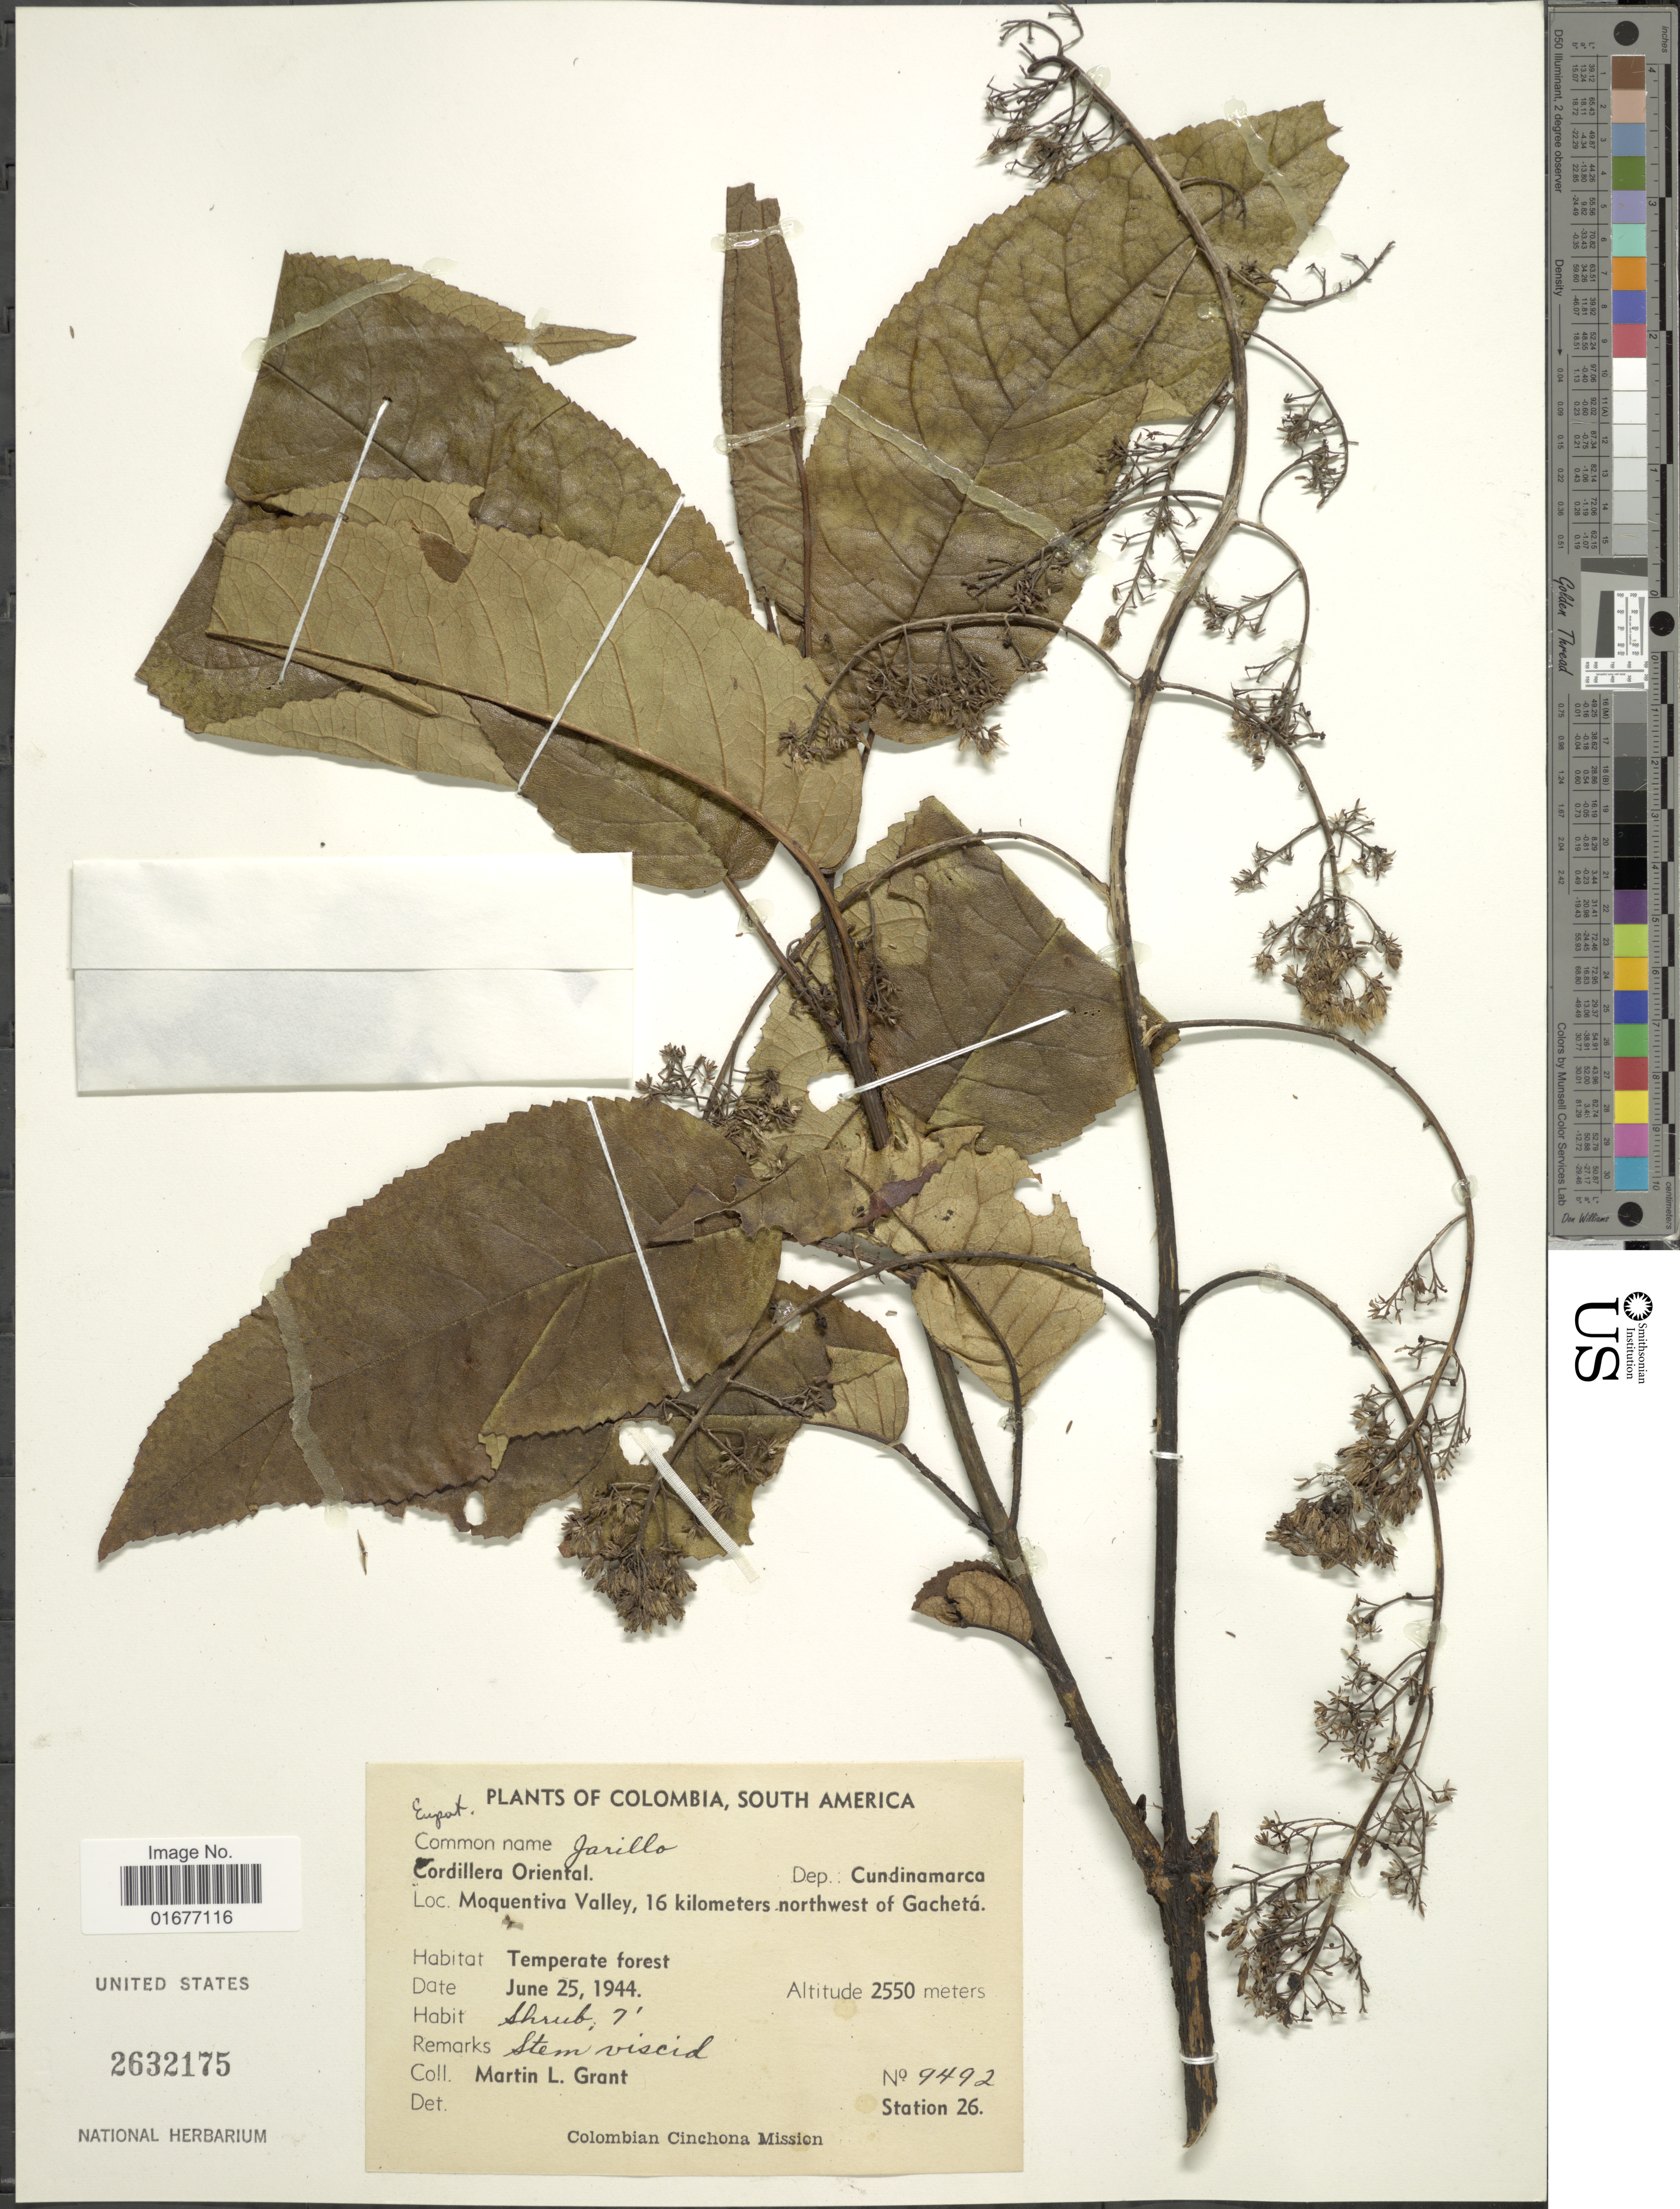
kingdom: Plantae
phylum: Tracheophyta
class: Magnoliopsida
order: Asterales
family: Asteraceae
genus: Ageratina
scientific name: Ageratina ampla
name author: (Benth.) R.M. King & H. Rob.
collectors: M. L. Grant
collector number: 9492 Station 26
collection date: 1944-06-25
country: Colombia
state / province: Cundinamarca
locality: Moquentiva Valley, 16 kilometers northwest of Gacheta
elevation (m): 2550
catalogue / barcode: US 2632175